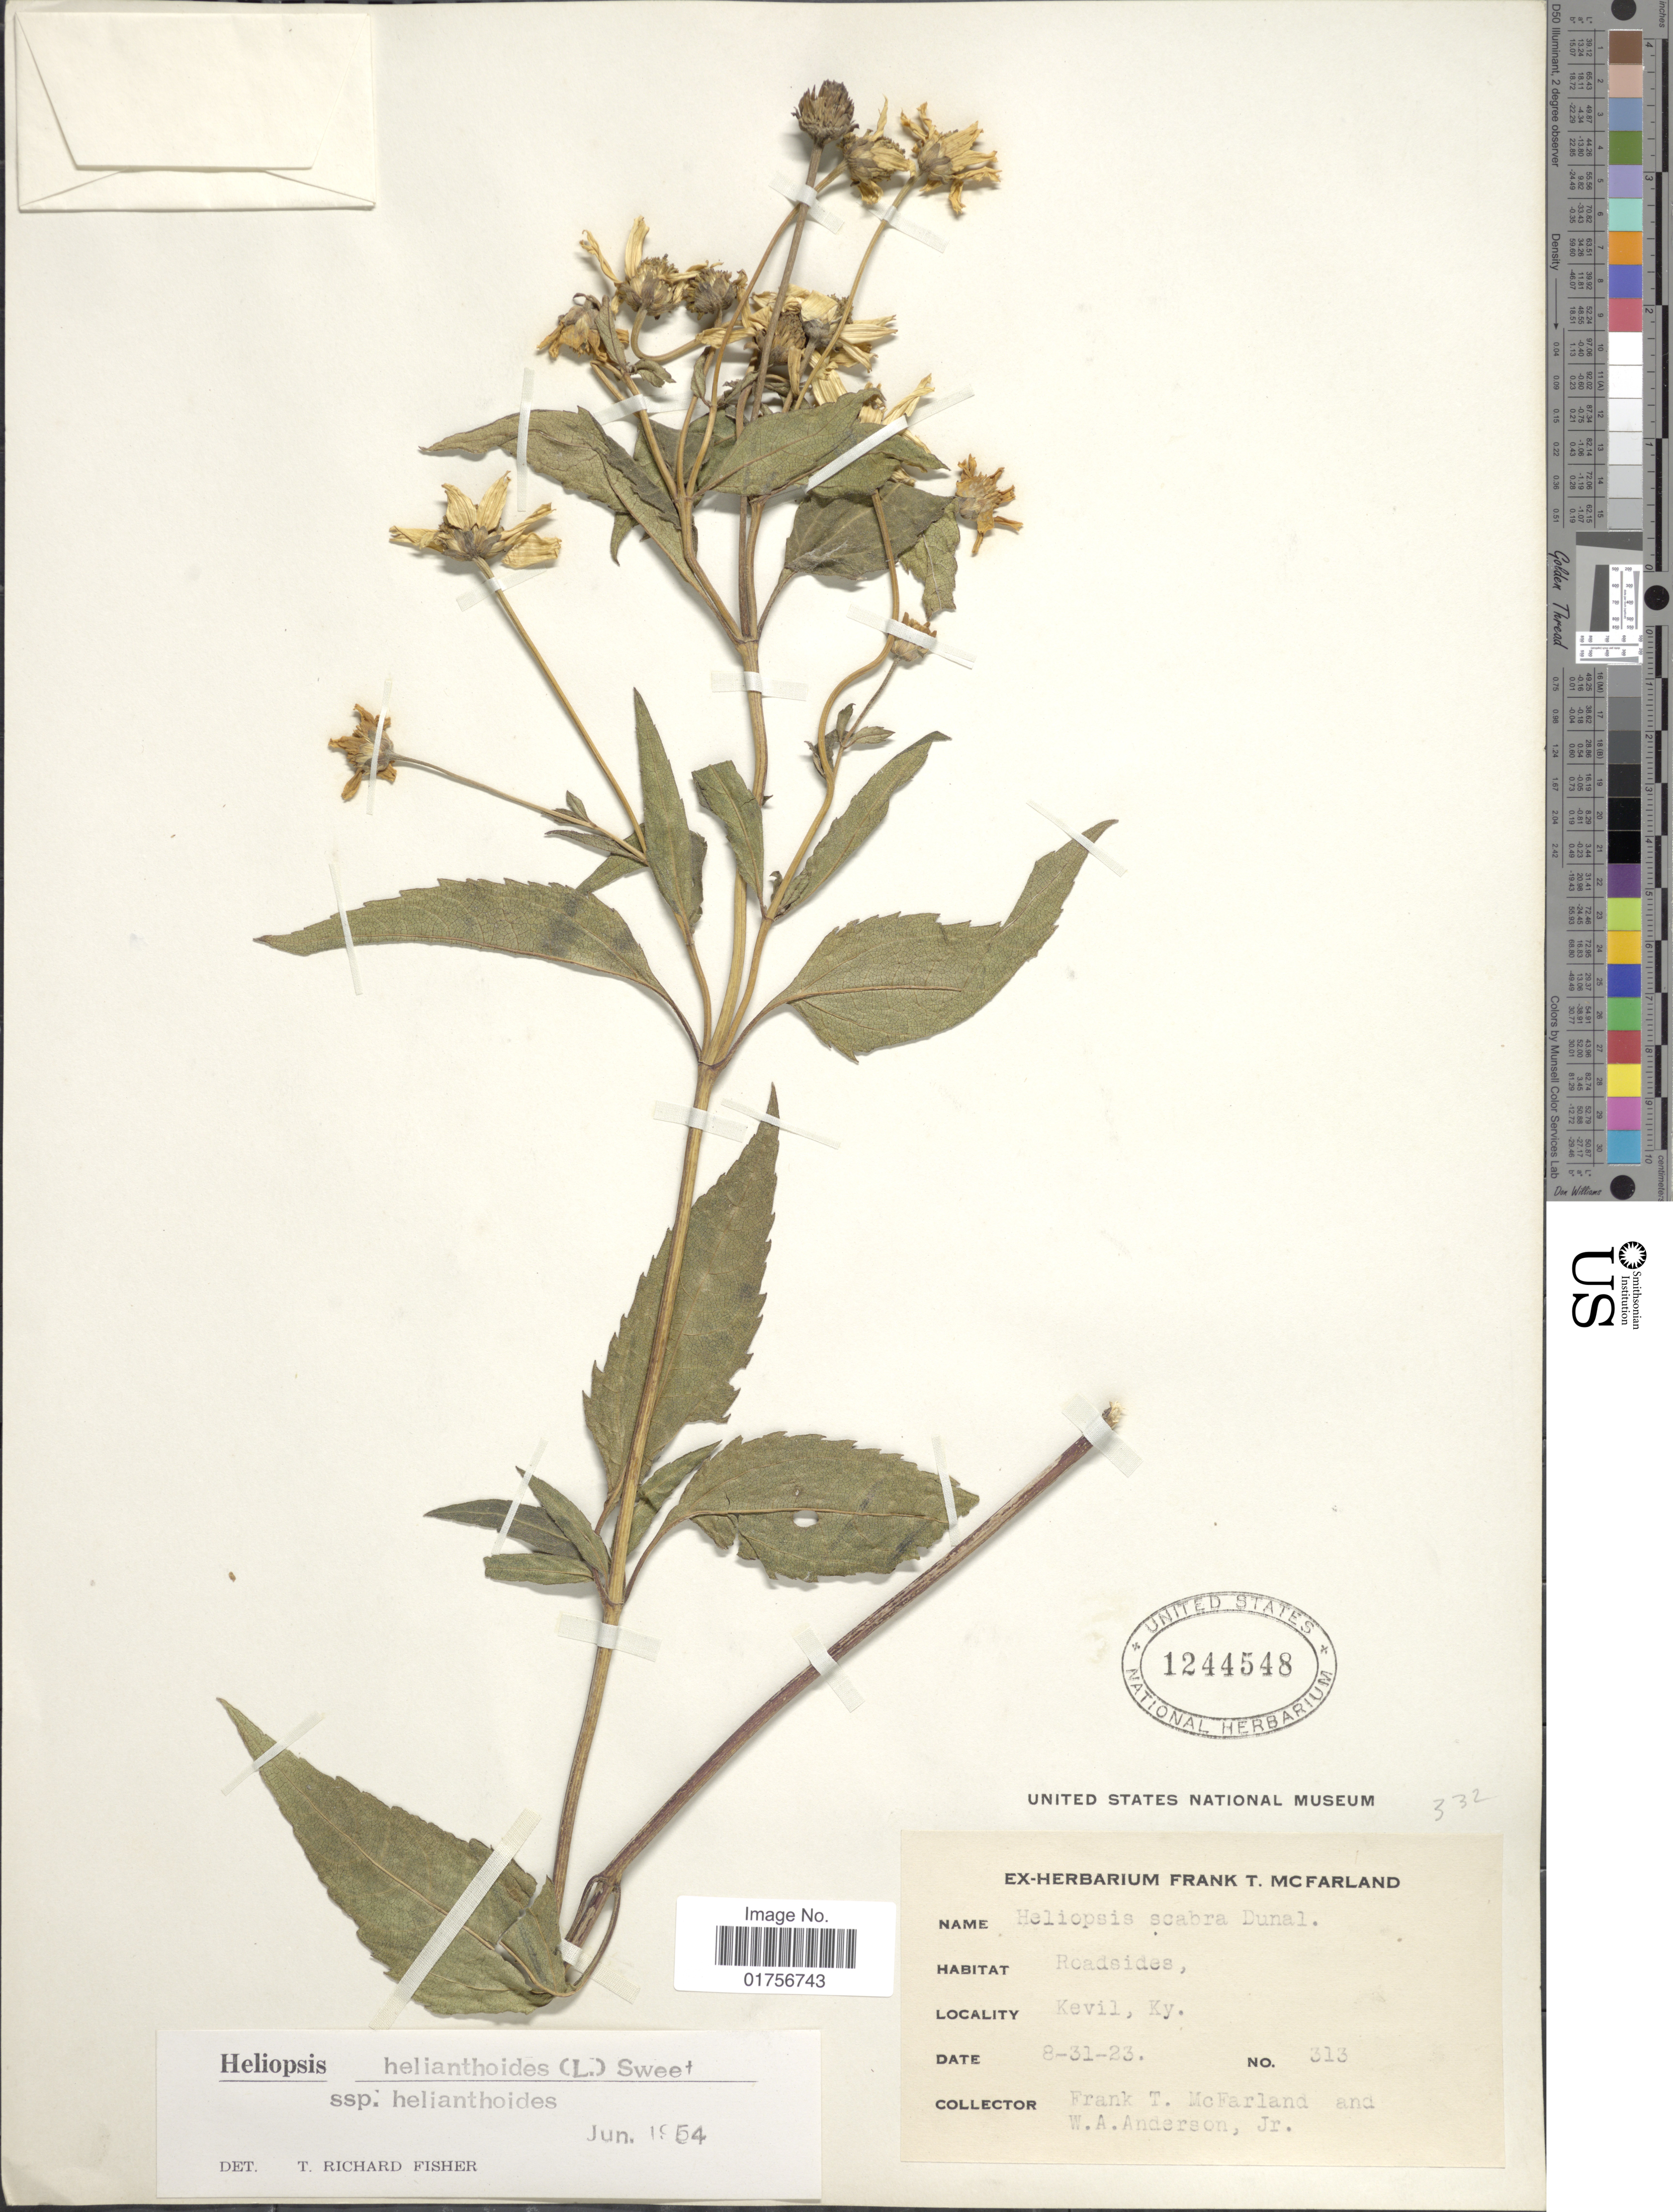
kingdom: Plantae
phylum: Tracheophyta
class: Magnoliopsida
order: Asterales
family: Asteraceae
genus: Heliopsis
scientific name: Heliopsis helianthoides subsp. helianthoides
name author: (L.) Sweet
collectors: F. McFarland & W. A. Anderson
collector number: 313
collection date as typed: Transcribed d/m/y: 31/8/23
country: United States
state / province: Kentucky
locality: Roadside, Kevil, Ky.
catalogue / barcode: US 1244548